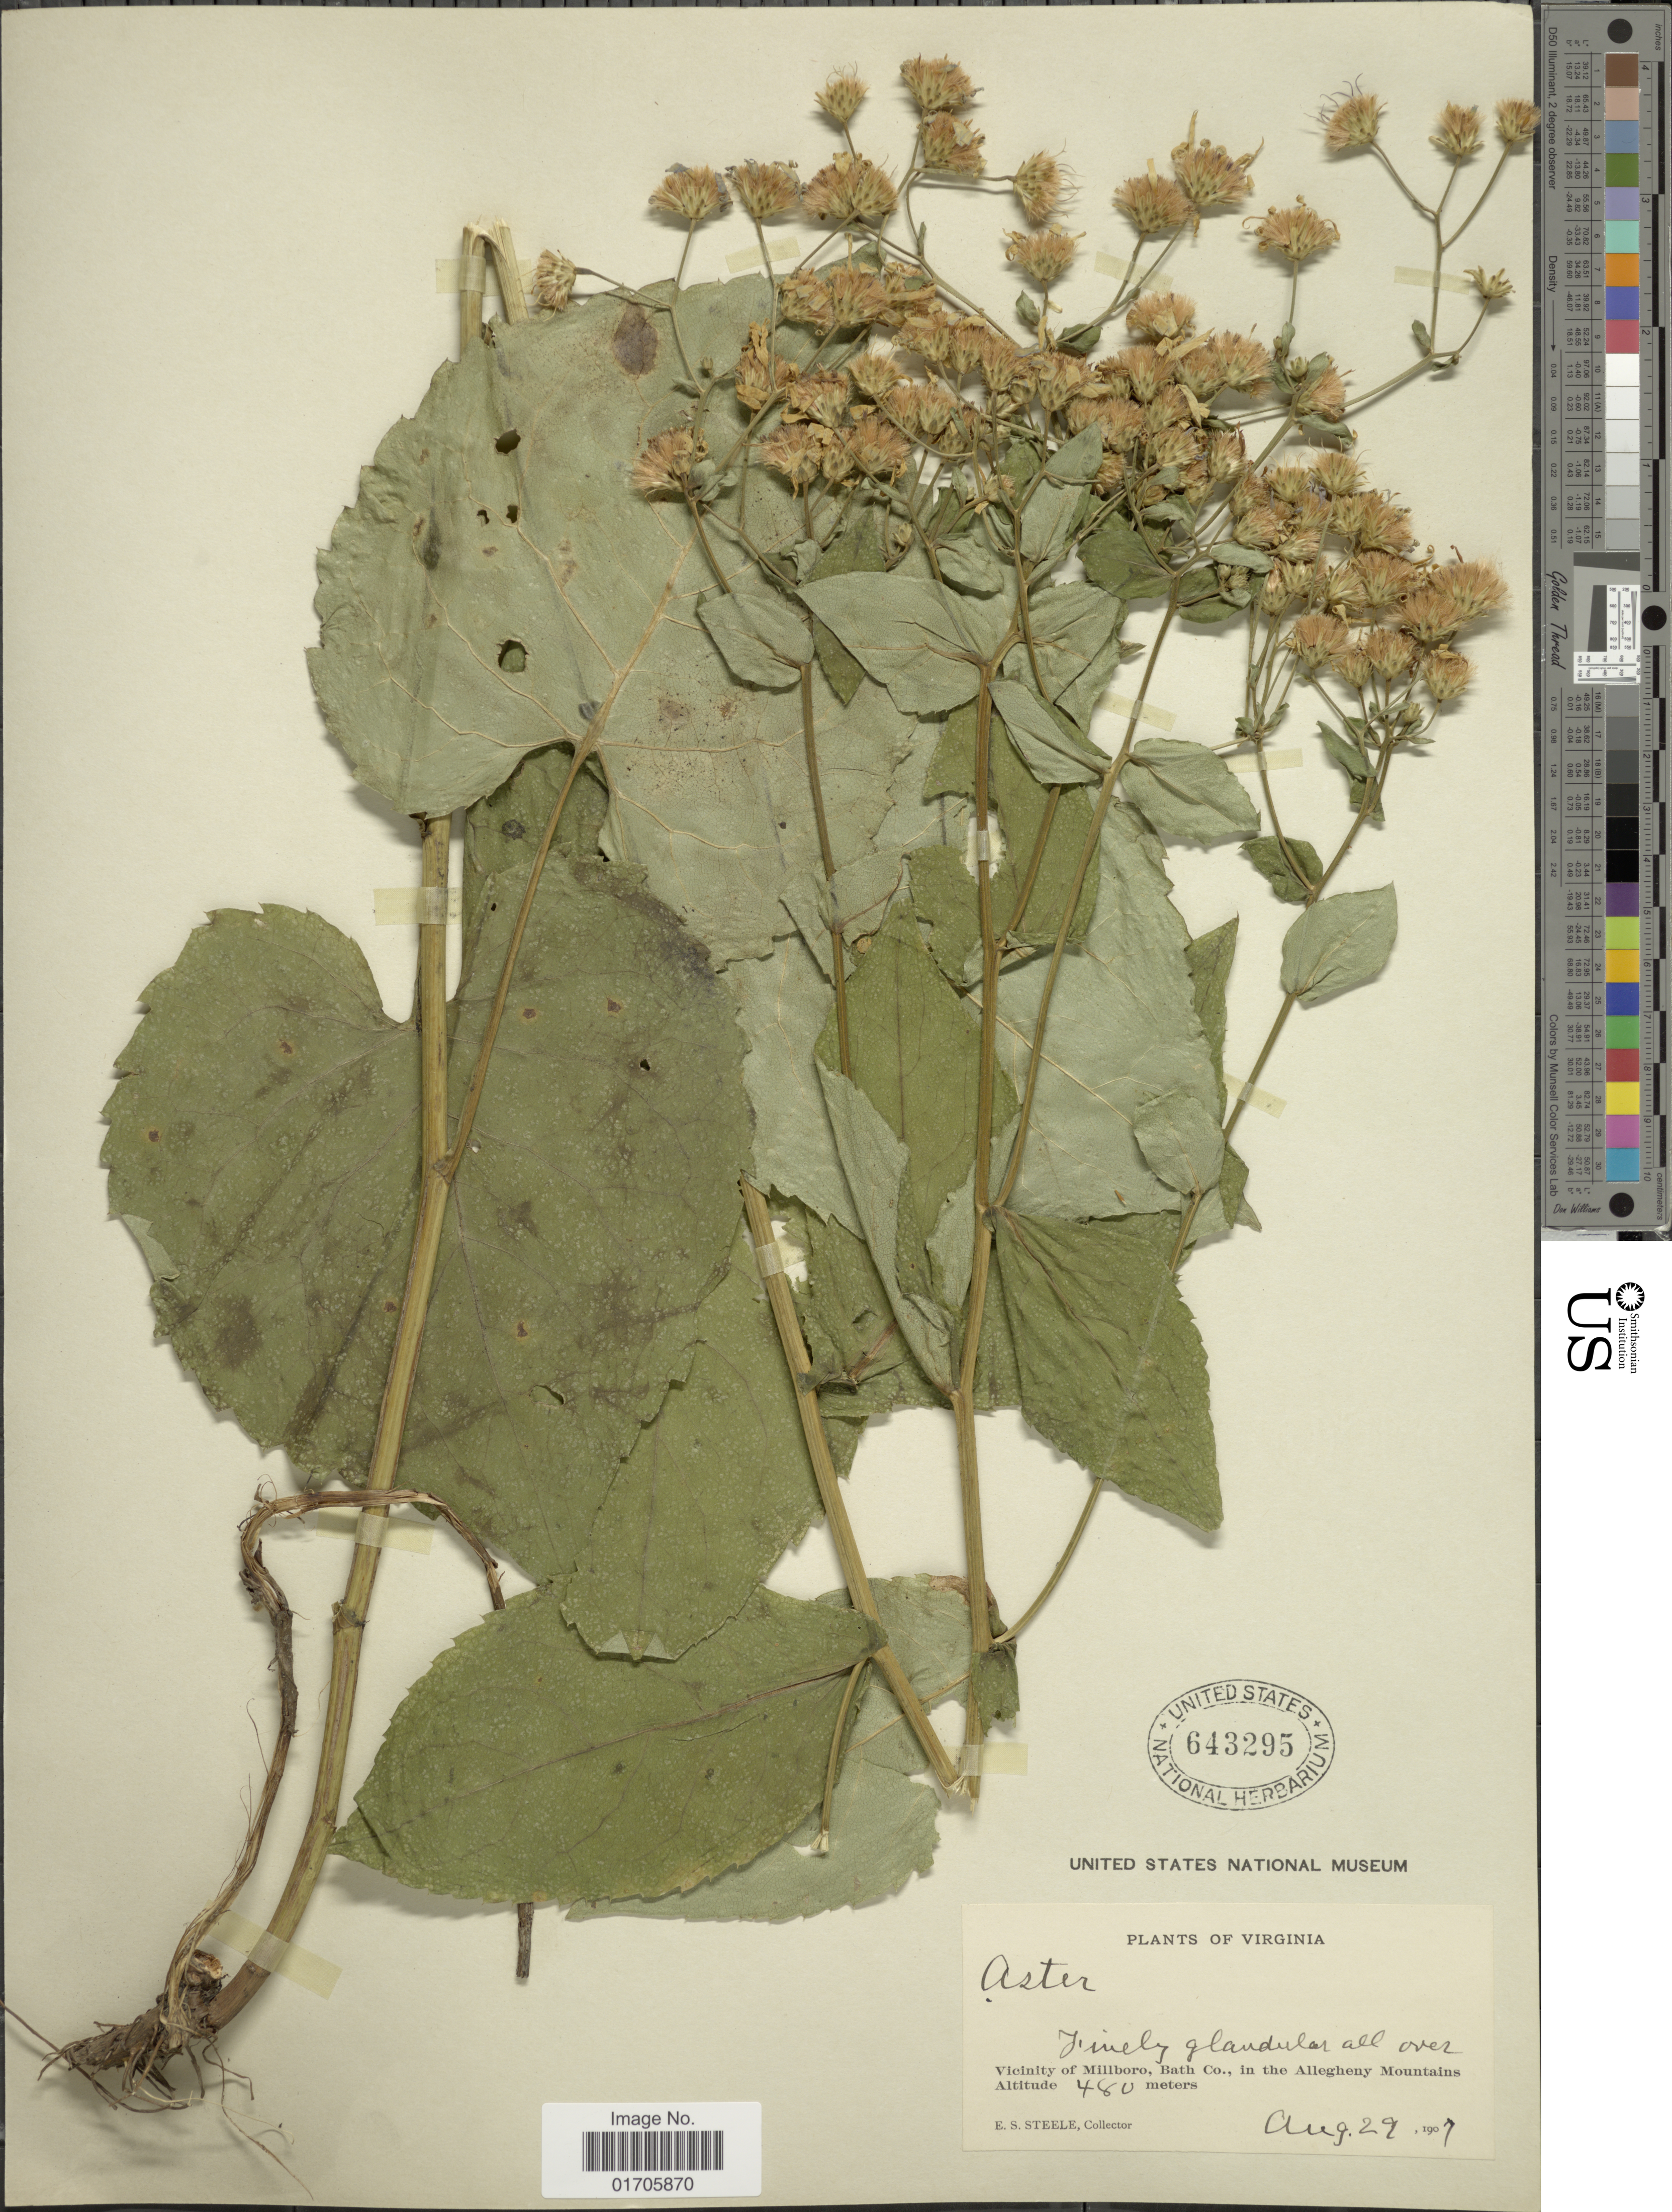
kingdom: Plantae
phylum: Tracheophyta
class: Magnoliopsida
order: Asterales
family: Asteraceae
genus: Eurybia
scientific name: Eurybia macrophylla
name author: (L.) Cass.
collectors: E. Steele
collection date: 1907-08-29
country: United States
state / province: Virginia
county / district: Bath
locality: Virginia. Vicinity of Millboro, Bath Co., in the Allegheny Mountains.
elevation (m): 480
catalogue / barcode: US 643295